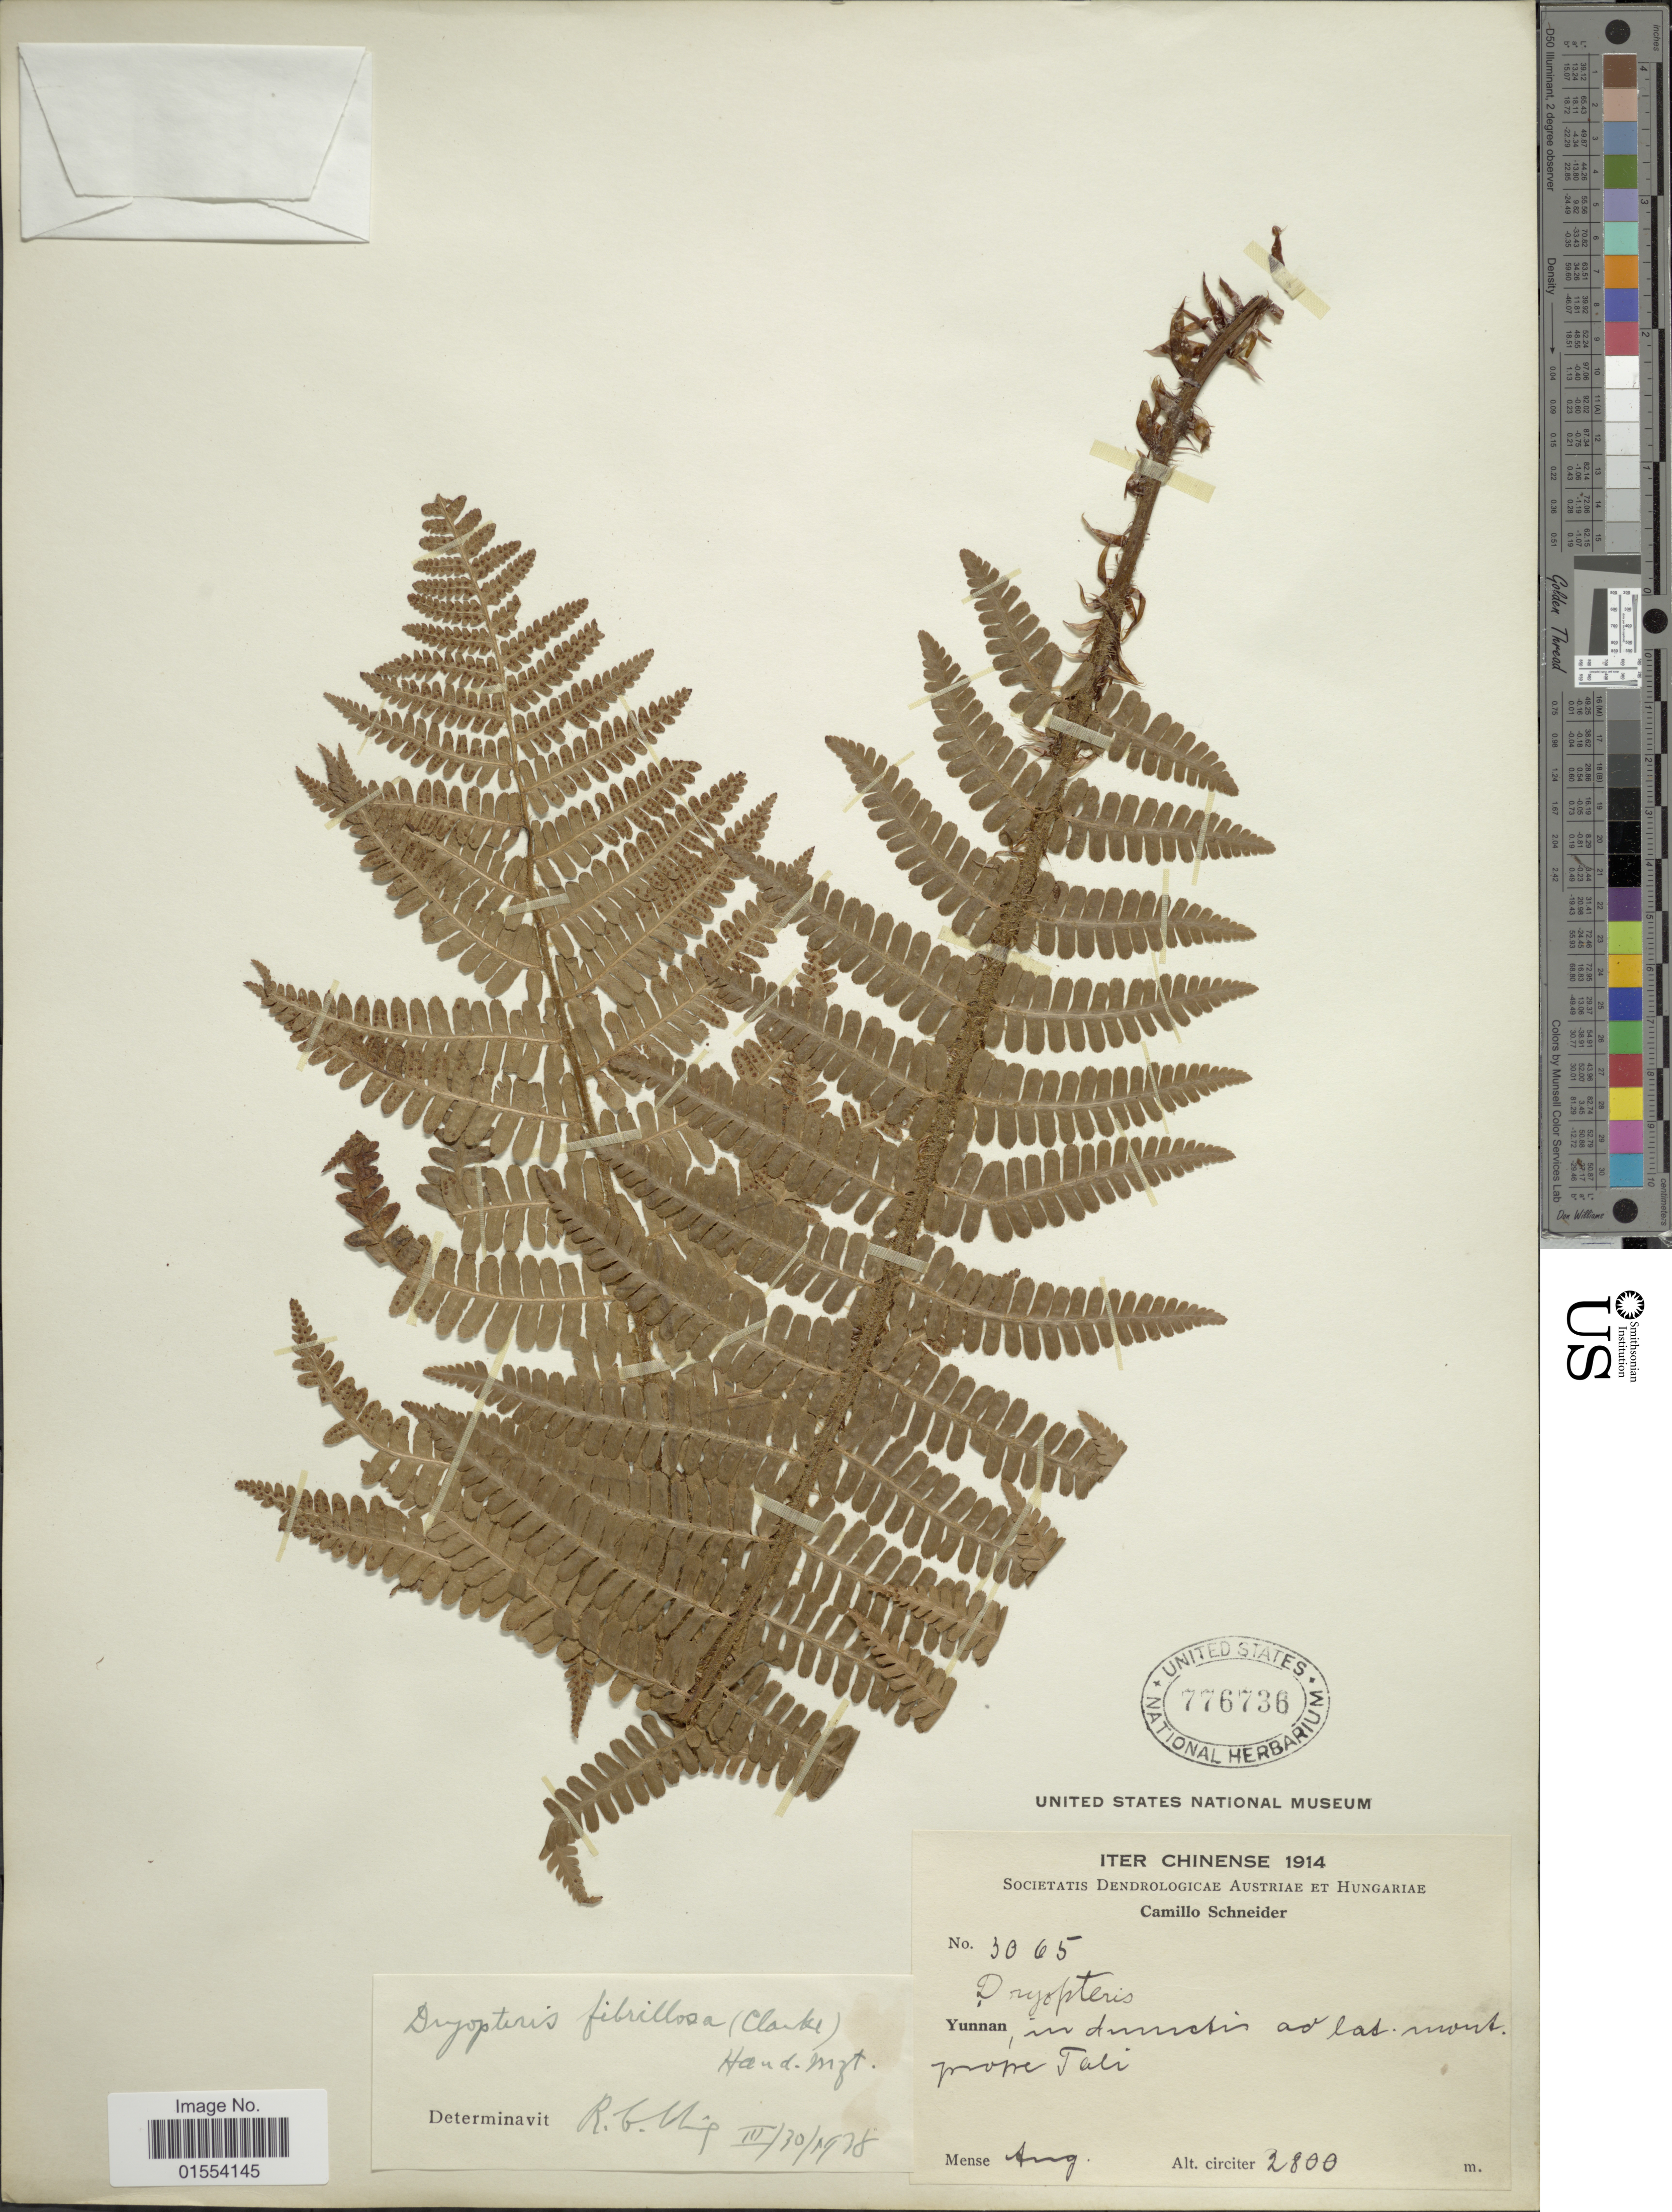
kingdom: Plantae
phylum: Tracheophyta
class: Polypodiopsida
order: Polypodiales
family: Dryopteridaceae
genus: Dryopteris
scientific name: Dryopteris fibrillosa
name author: (Baker) Christ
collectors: C. K. Schneider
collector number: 3065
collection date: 1914-08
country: China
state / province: Yunnan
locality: Chinense, Yunnan, in dumetis ad las. mont. prope Tali. [interpreted]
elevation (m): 2800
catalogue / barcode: US 776736